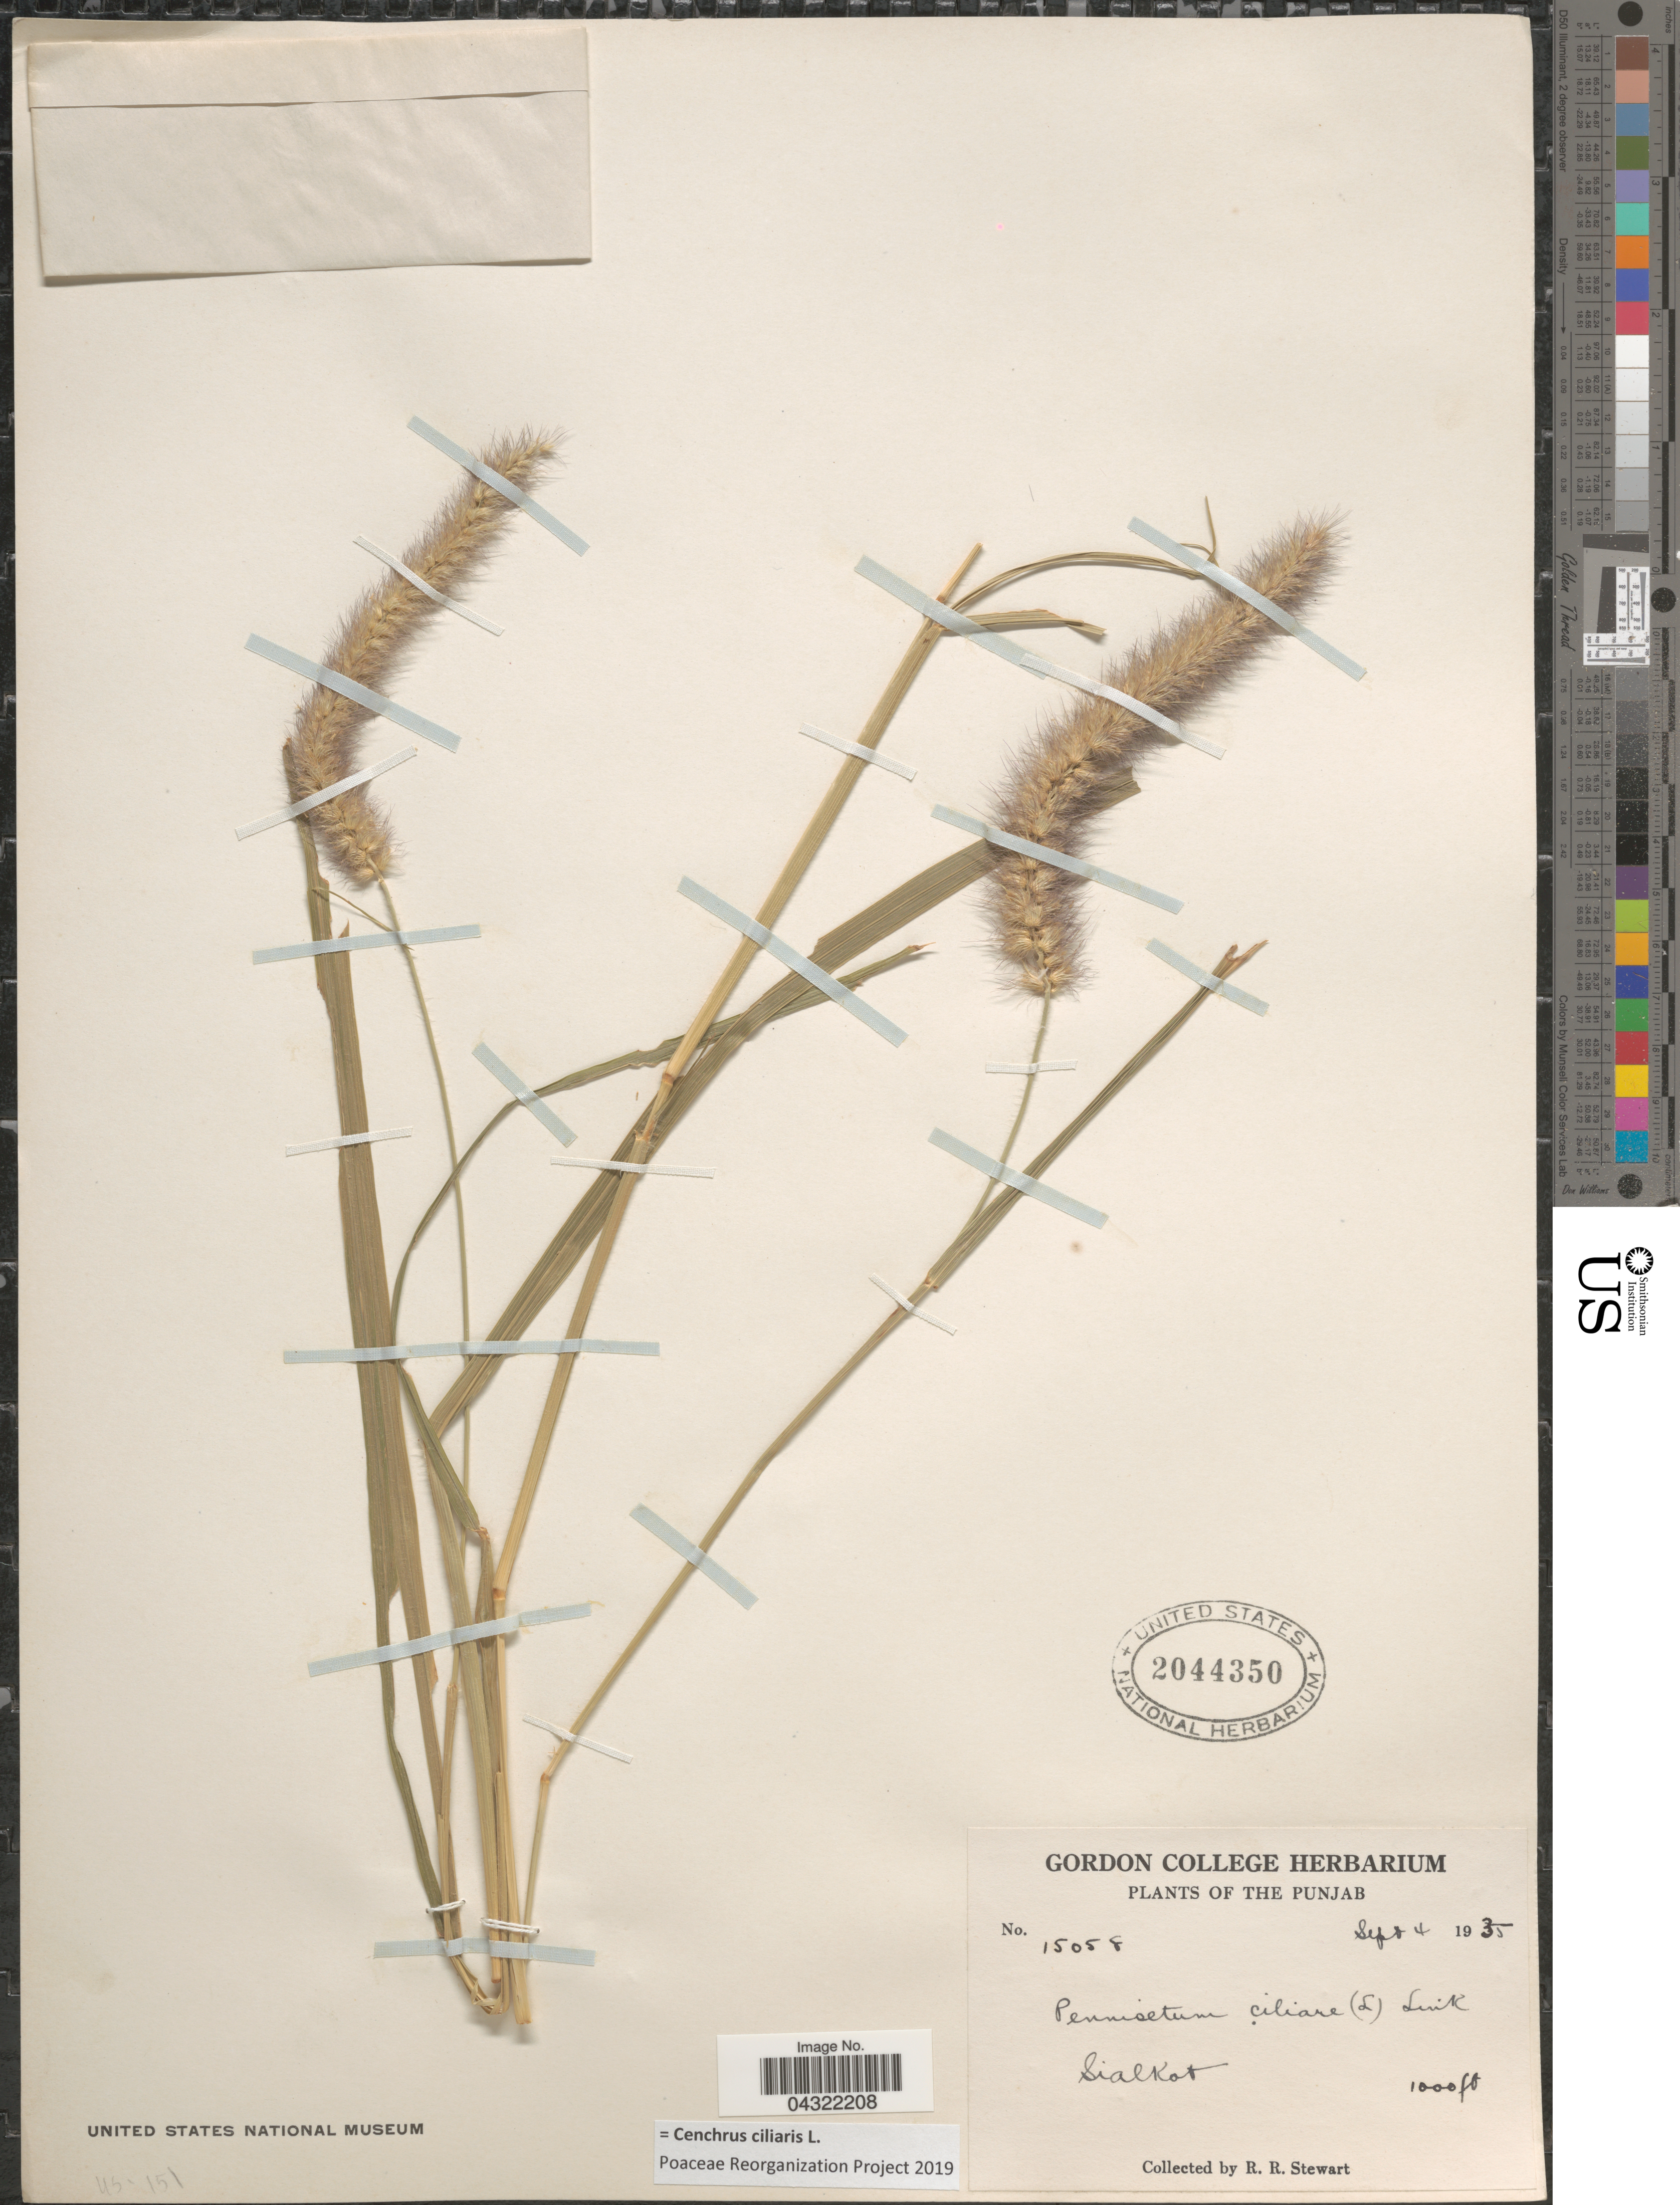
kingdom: Plantae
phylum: Tracheophyta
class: Liliopsida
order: Poales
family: Poaceae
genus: Cenchrus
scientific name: Cenchrus ciliaris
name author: L.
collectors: R. Stewart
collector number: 15058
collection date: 1935-09-04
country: Pakistan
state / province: Punjab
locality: The Punjab. Sialkot.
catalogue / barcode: US 2044350